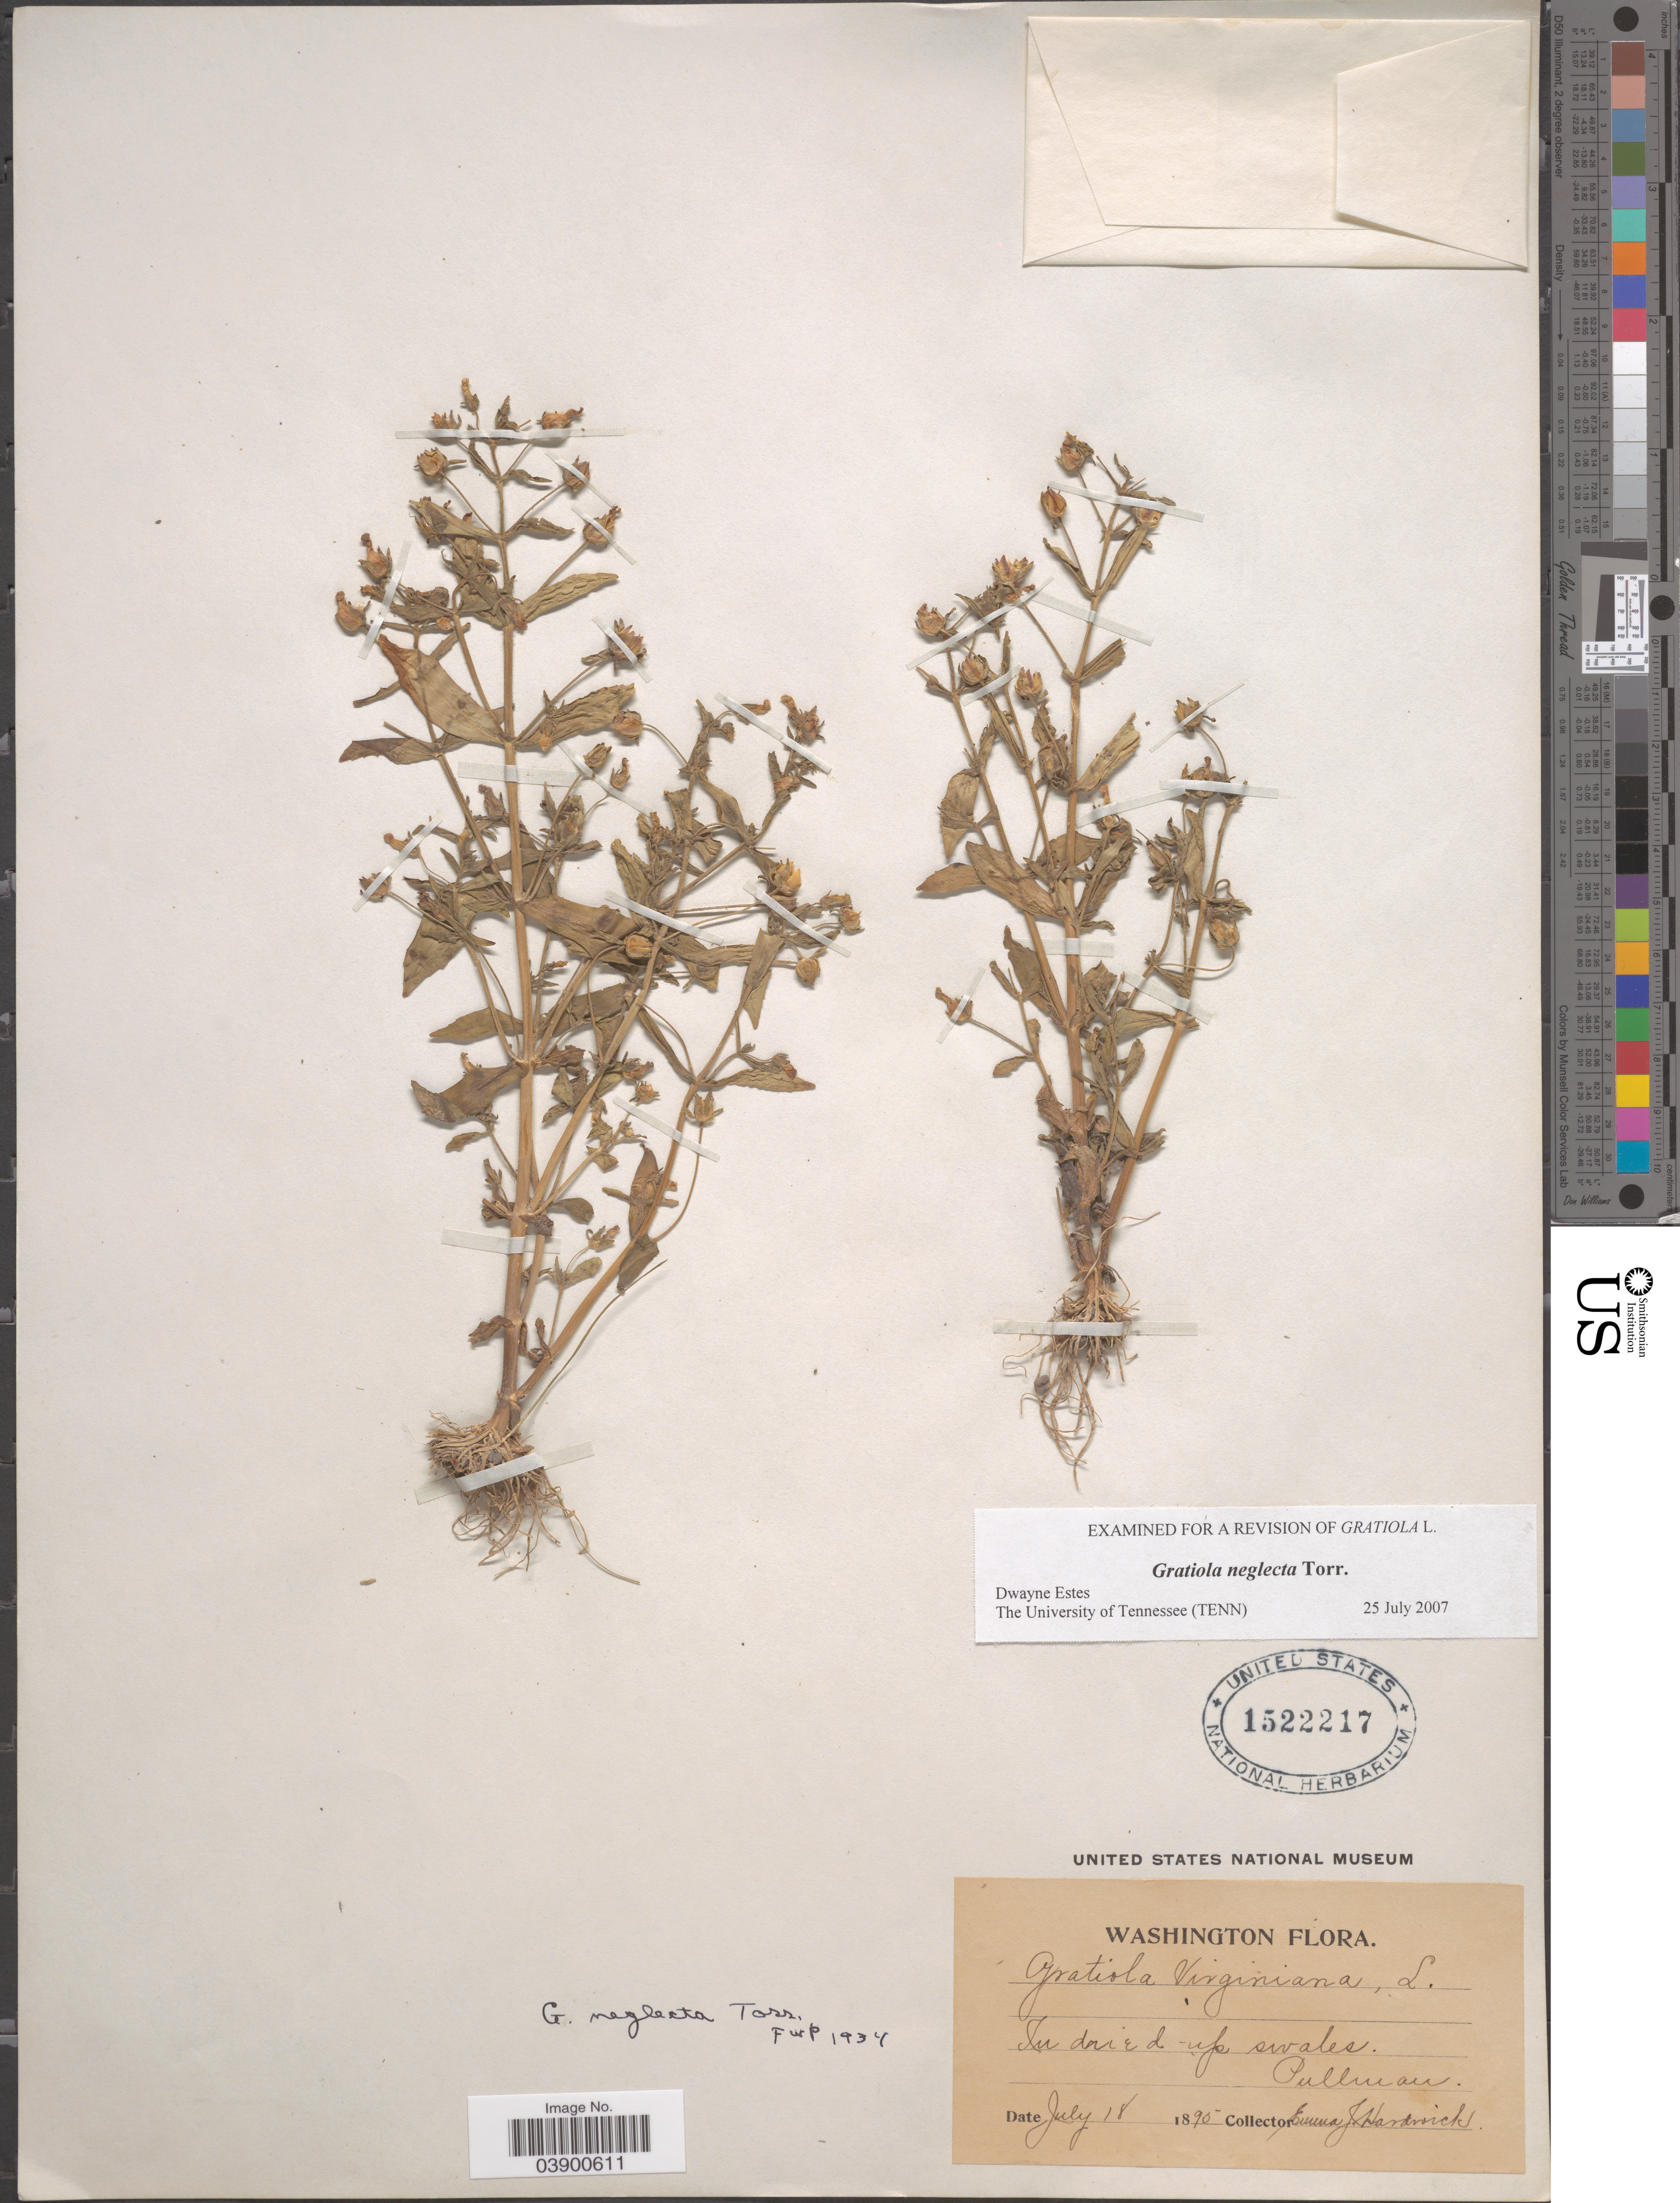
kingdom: Plantae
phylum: Tracheophyta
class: Magnoliopsida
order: Lamiales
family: Plantaginaceae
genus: Gratiola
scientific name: Gratiola neglecta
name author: Torr.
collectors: J. Hardwick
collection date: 1895-07-18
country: United States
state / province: Washington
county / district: Whitman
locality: Pullman.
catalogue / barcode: US 1522217